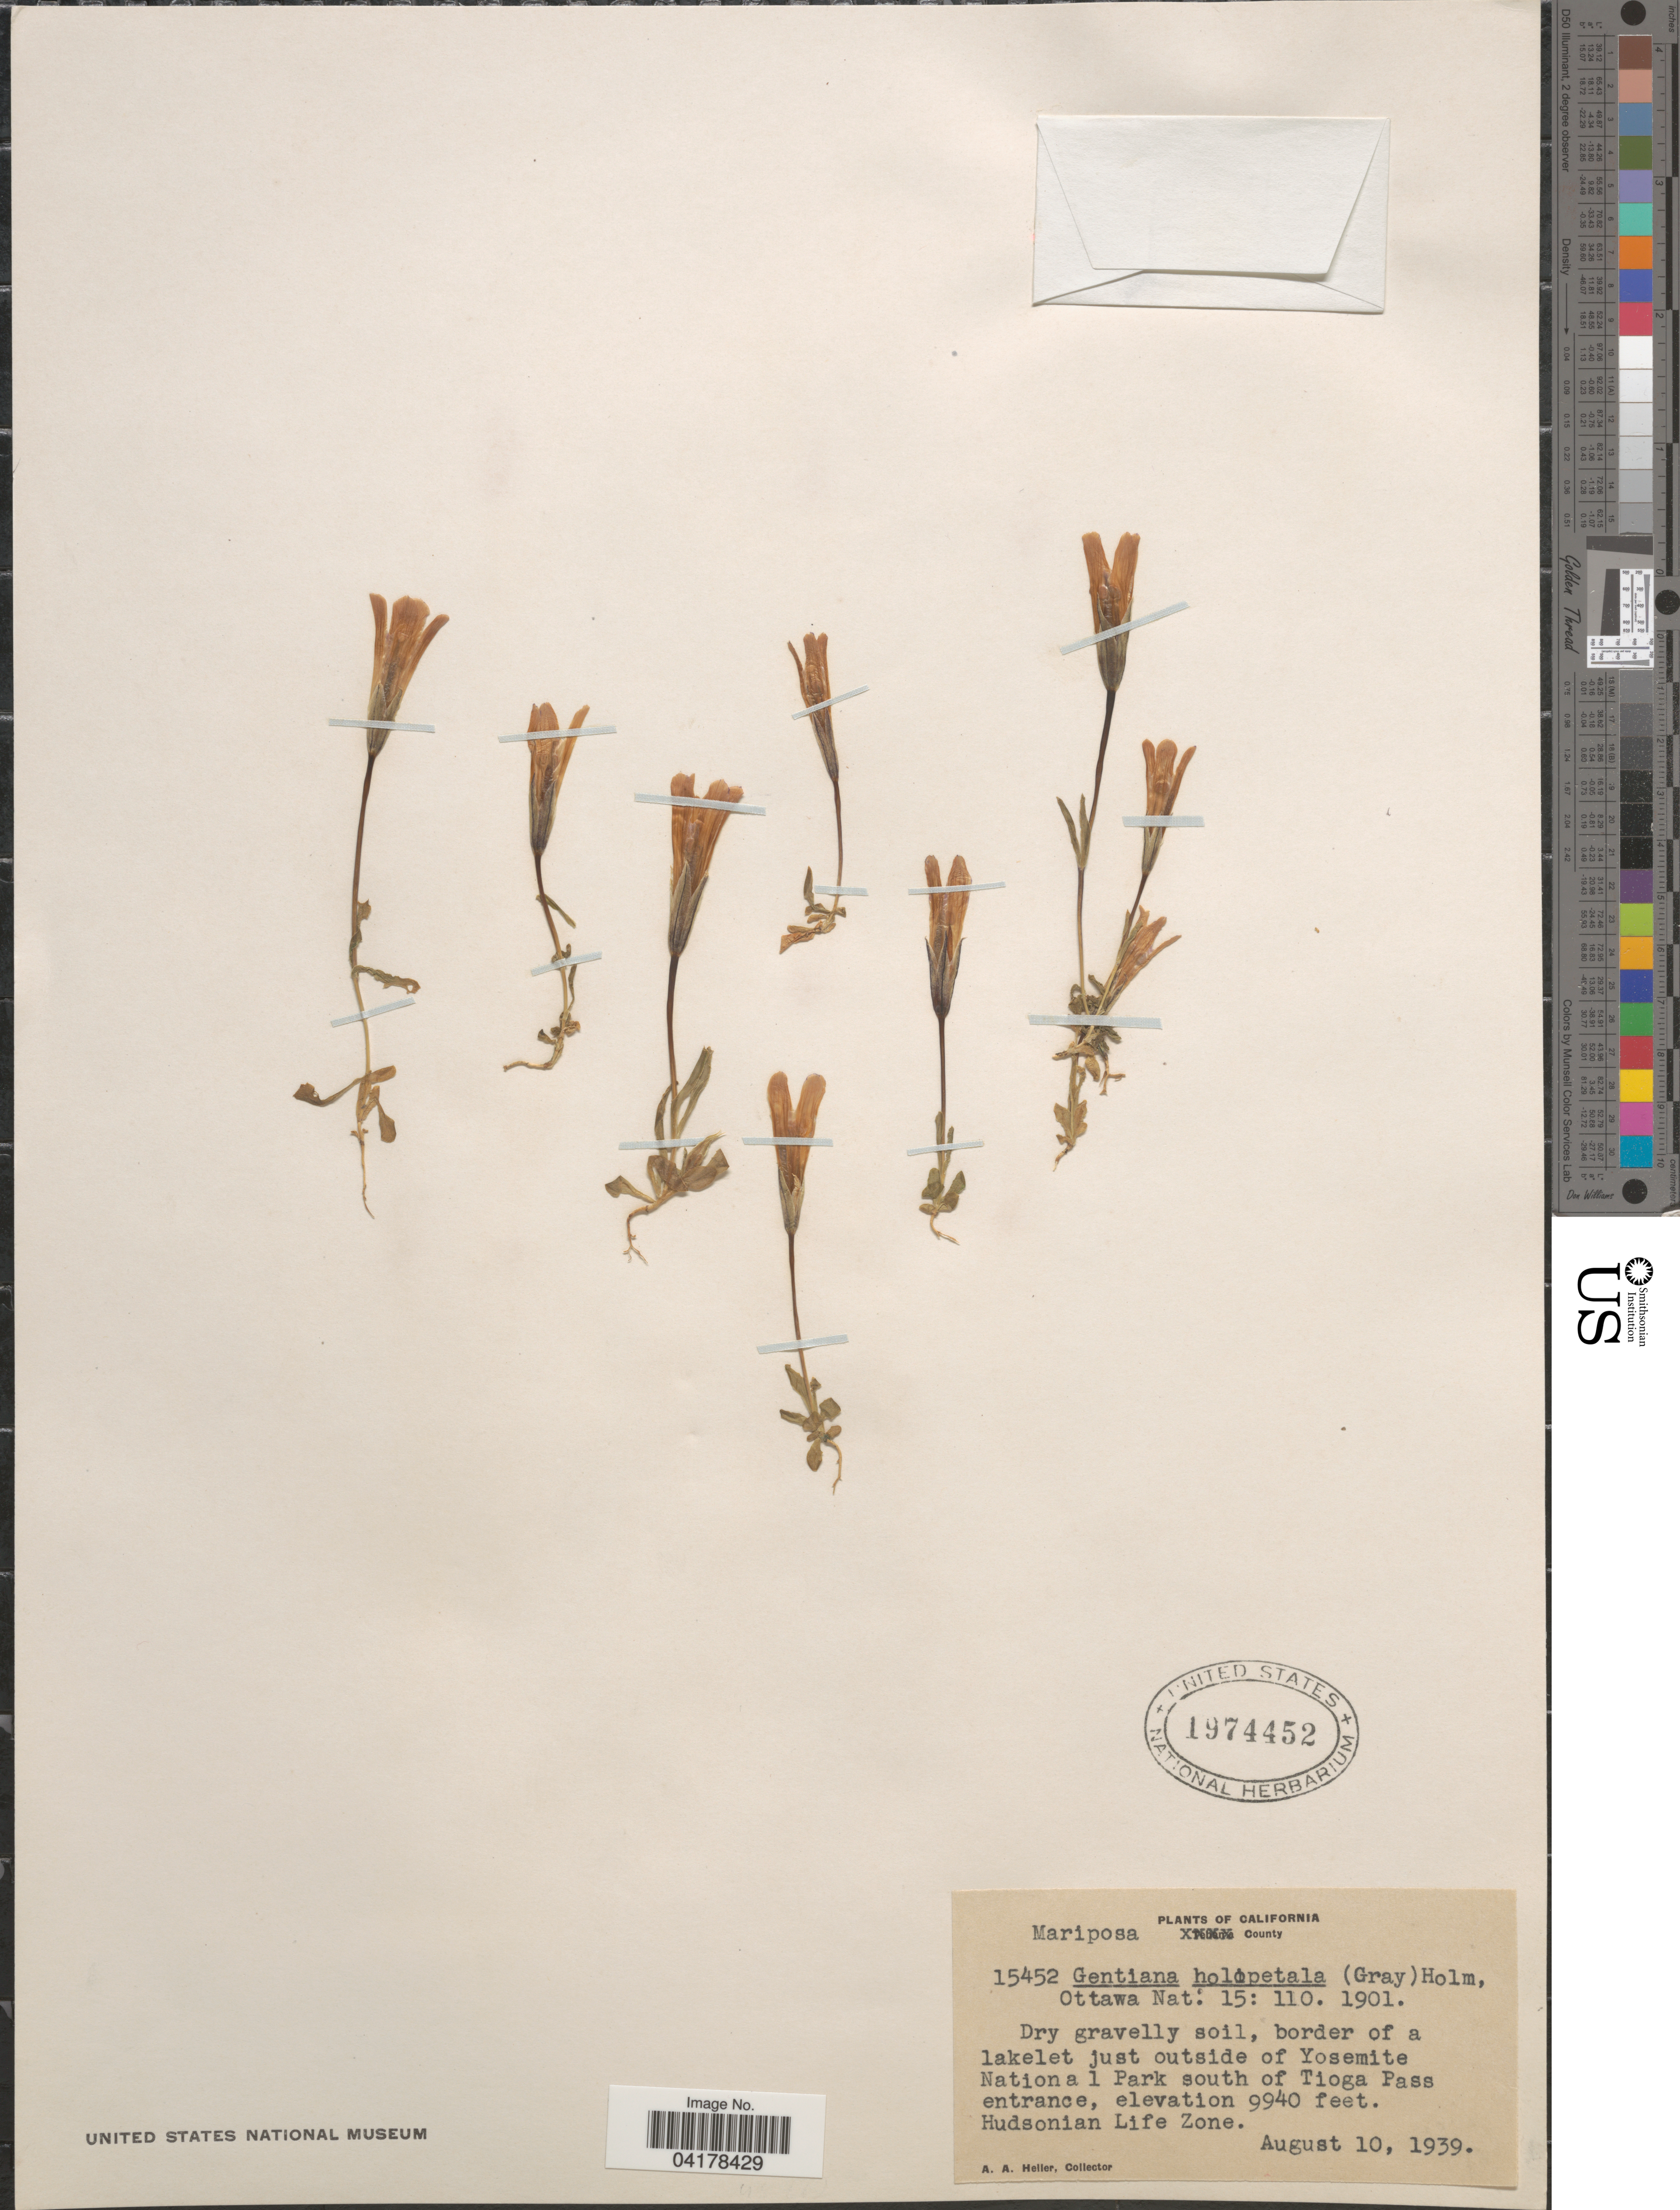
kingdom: Plantae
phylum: Tracheophyta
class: Magnoliopsida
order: Gentianales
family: Gentianaceae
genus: Gentiana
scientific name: Gentiana holopetala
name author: (A. Gray) Holm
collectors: A. A. Heller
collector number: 15452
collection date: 1939-08-10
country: United States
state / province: California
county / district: Mariposa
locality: Mariposa County. Border of a lakelet just outside of Yosemite National Park south of Tioga Pass entrance. Hudsonian Life Zone.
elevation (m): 3030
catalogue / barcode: US 1974452